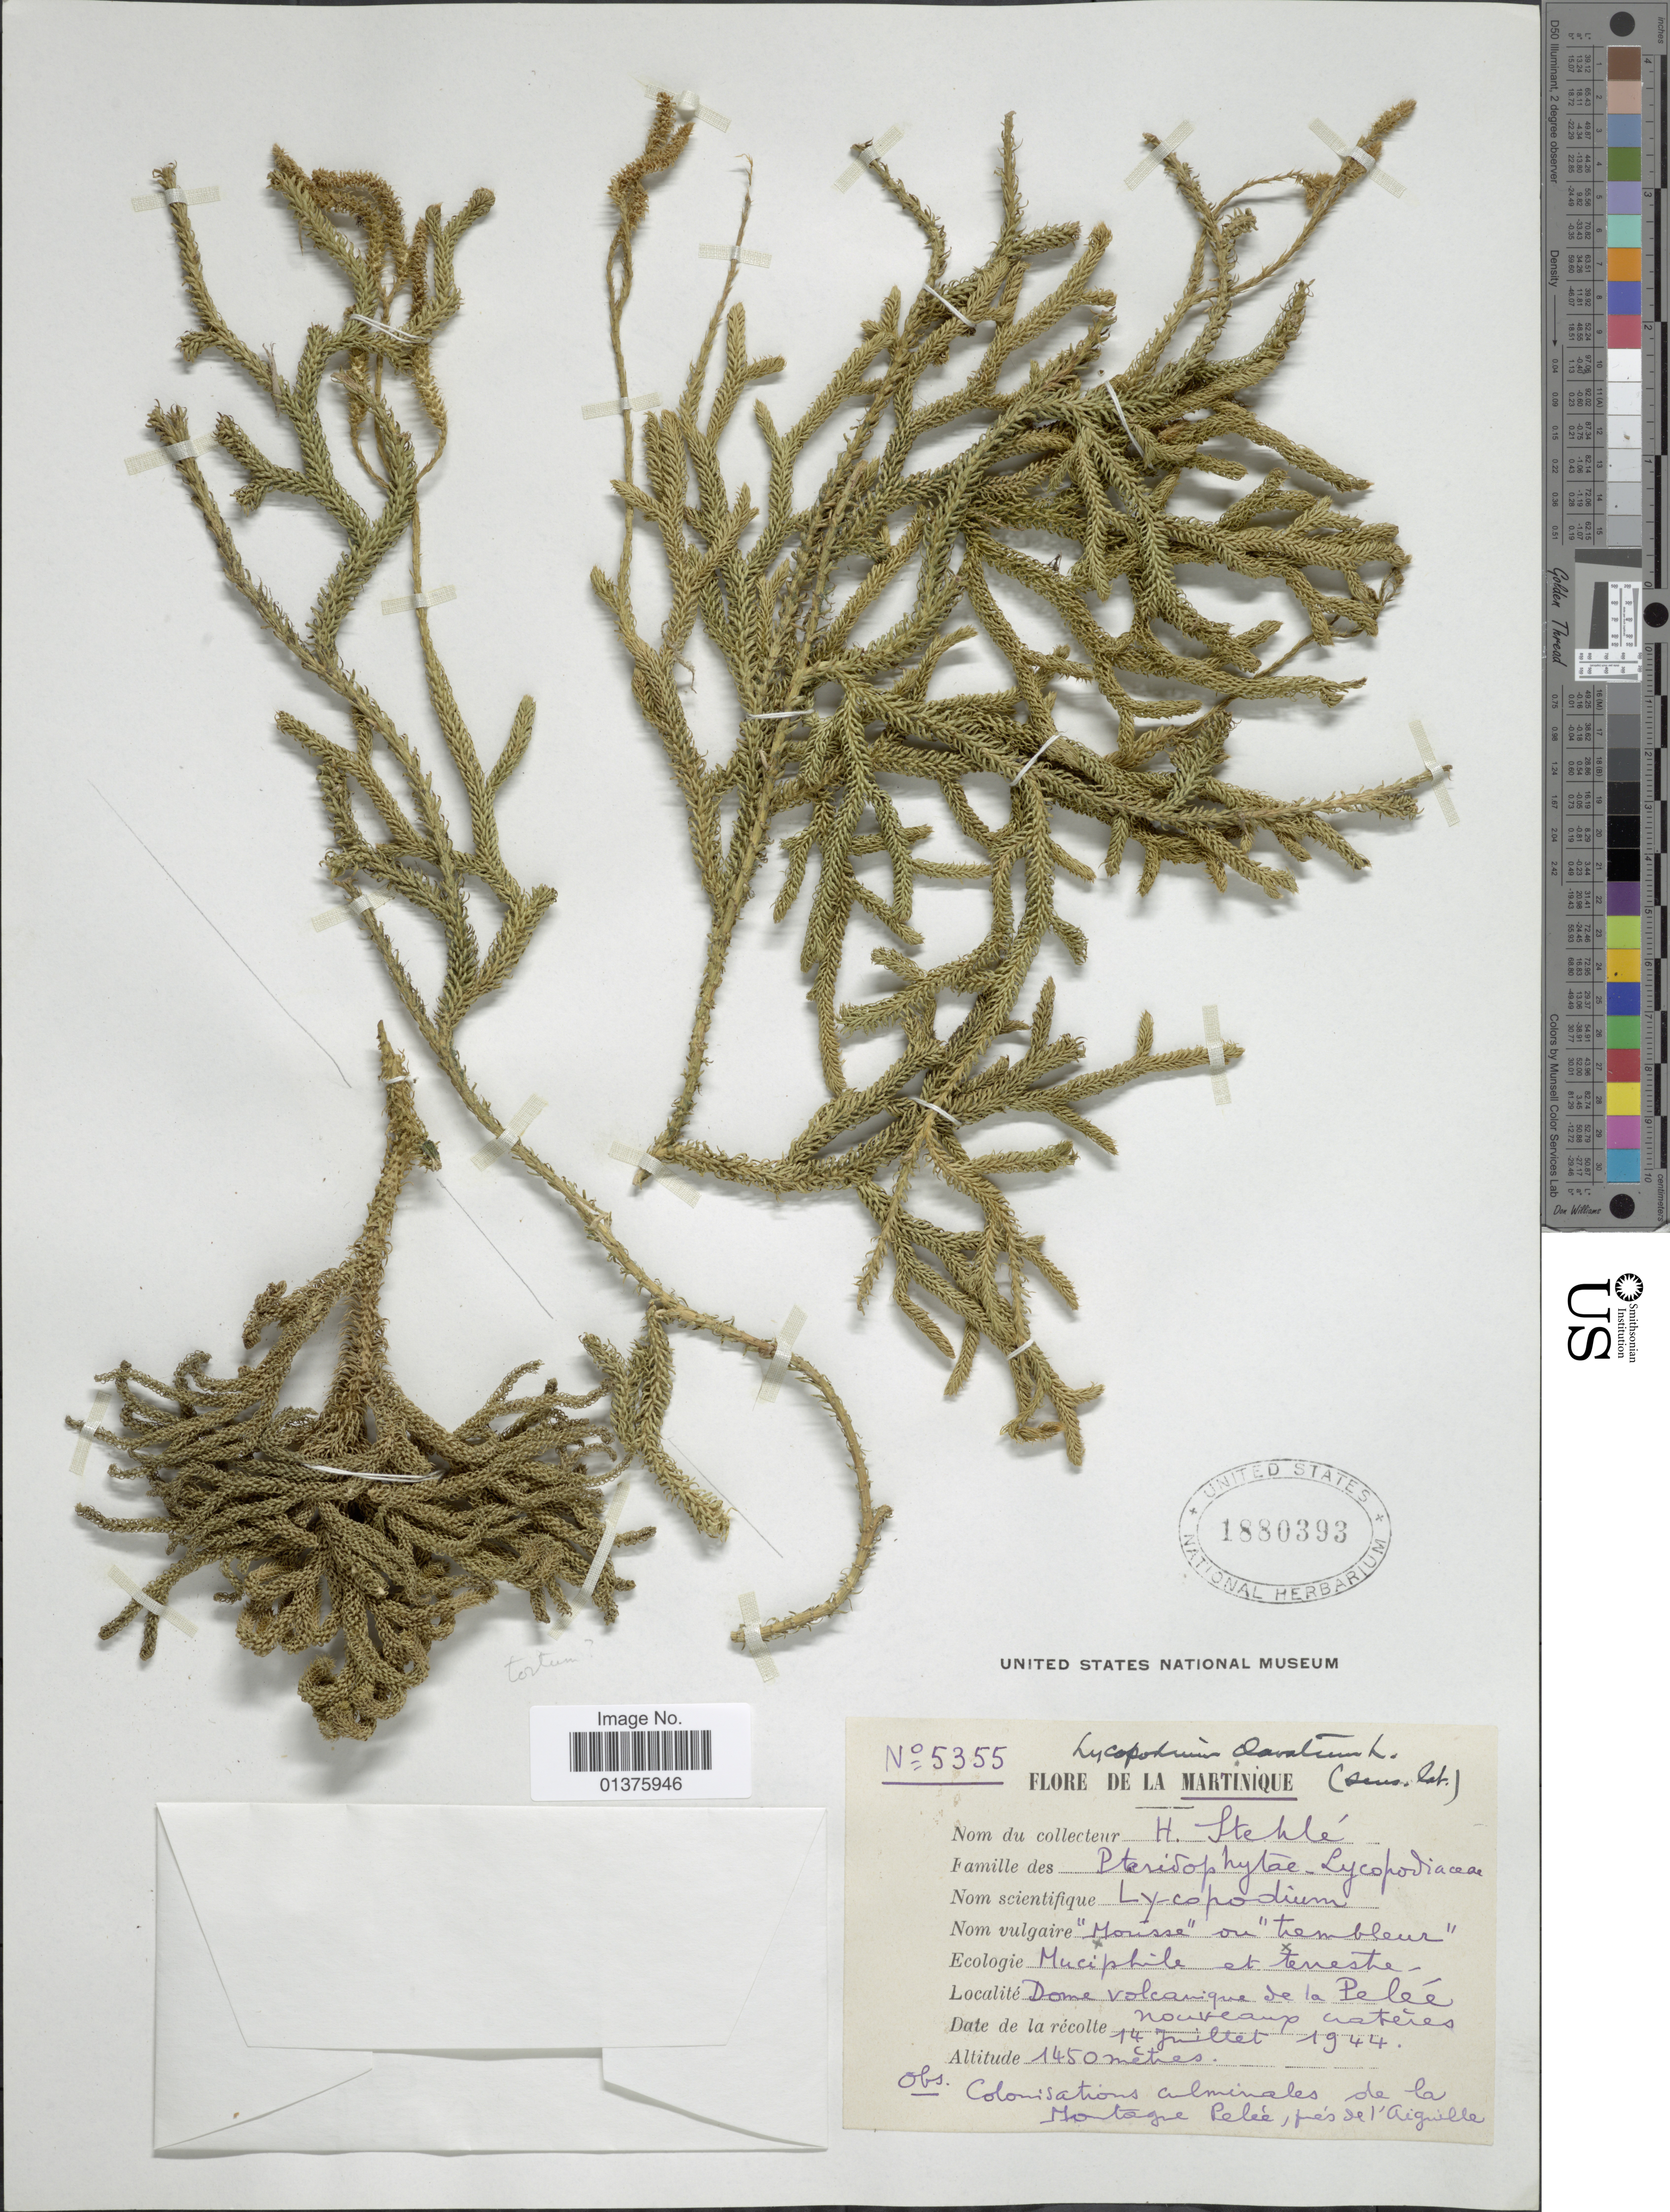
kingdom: Plantae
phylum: Tracheophyta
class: Lycopodiopsida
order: Lycopodiales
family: Lycopodiaceae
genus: Lycopodium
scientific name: Lycopodium clavatum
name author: L.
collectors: H. Stehlé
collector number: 5355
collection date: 1944-07-14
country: Martinique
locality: Dome volcanique de la Pelée nouveaux Craterés.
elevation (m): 1450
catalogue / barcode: US 1880393